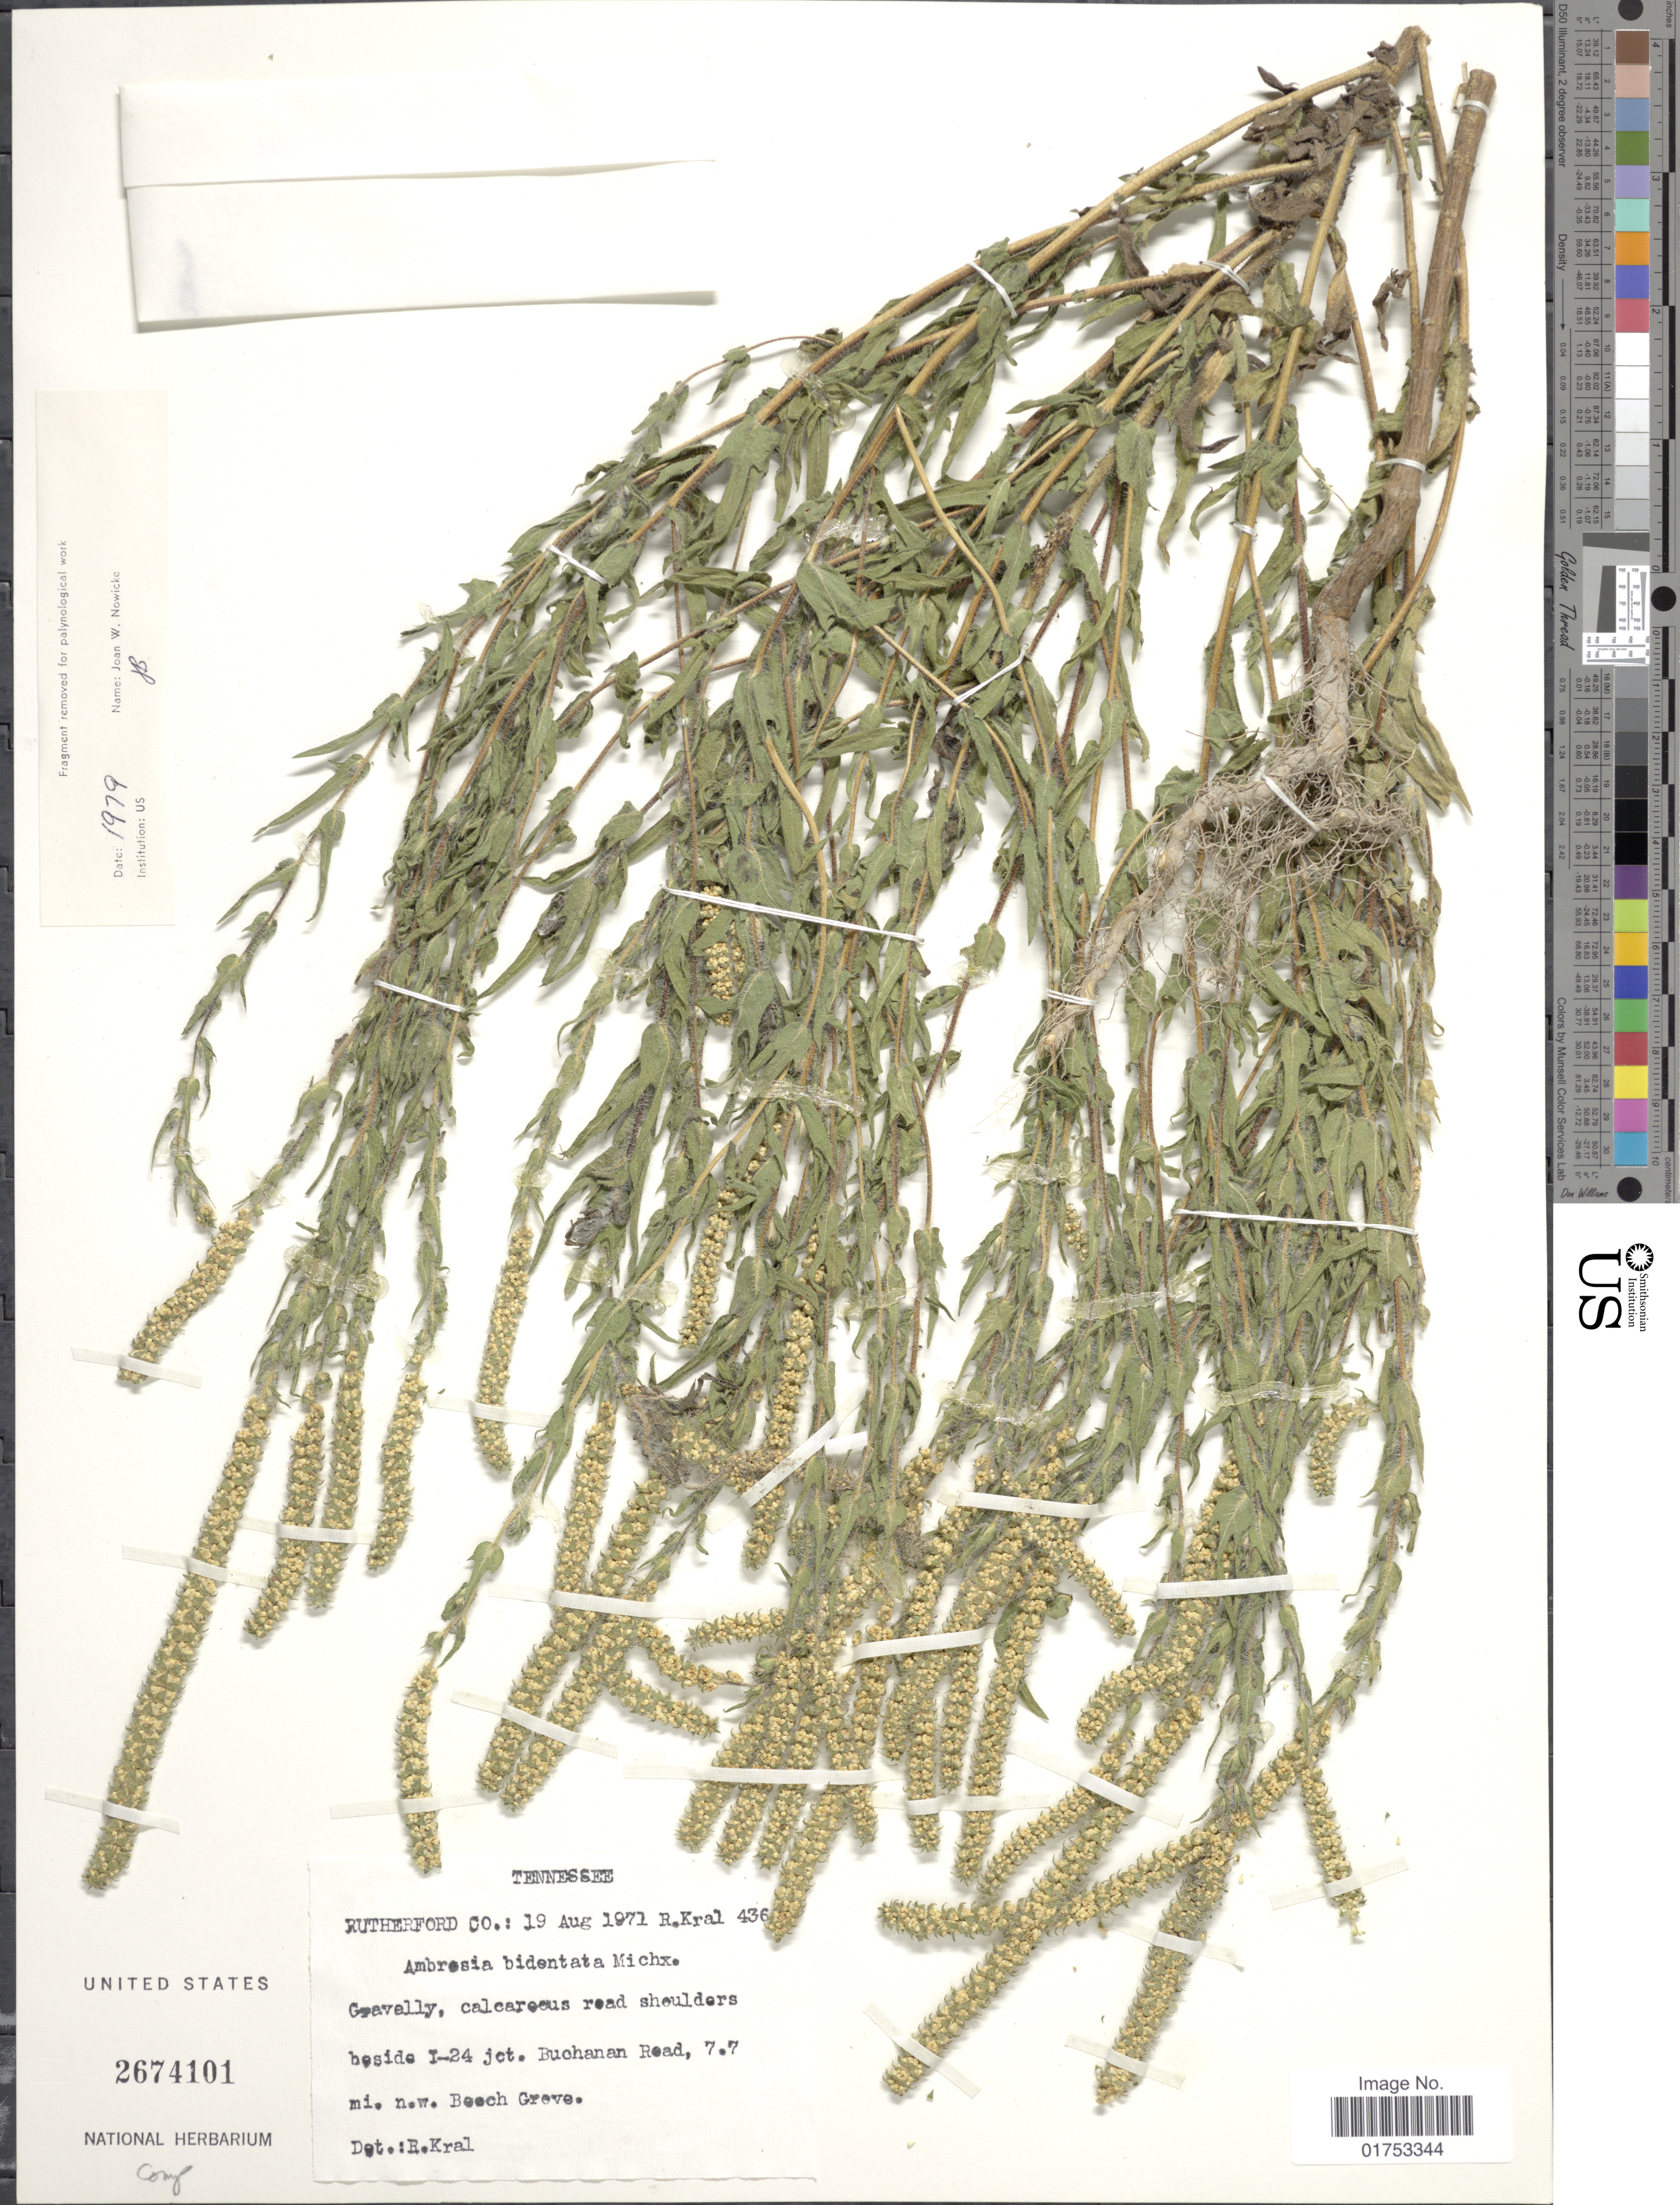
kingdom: Plantae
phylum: Tracheophyta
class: Magnoliopsida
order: Asterales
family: Asteraceae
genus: Ambrosia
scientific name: Ambrosia bidentata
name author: Michx.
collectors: R. Kral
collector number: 436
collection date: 1971-08-19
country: United States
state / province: Tennessee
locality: Rutherford Co., beside I-24 jct. Buchanan Road, 7.7 mi n.w. Beach Grove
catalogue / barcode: US 2674101